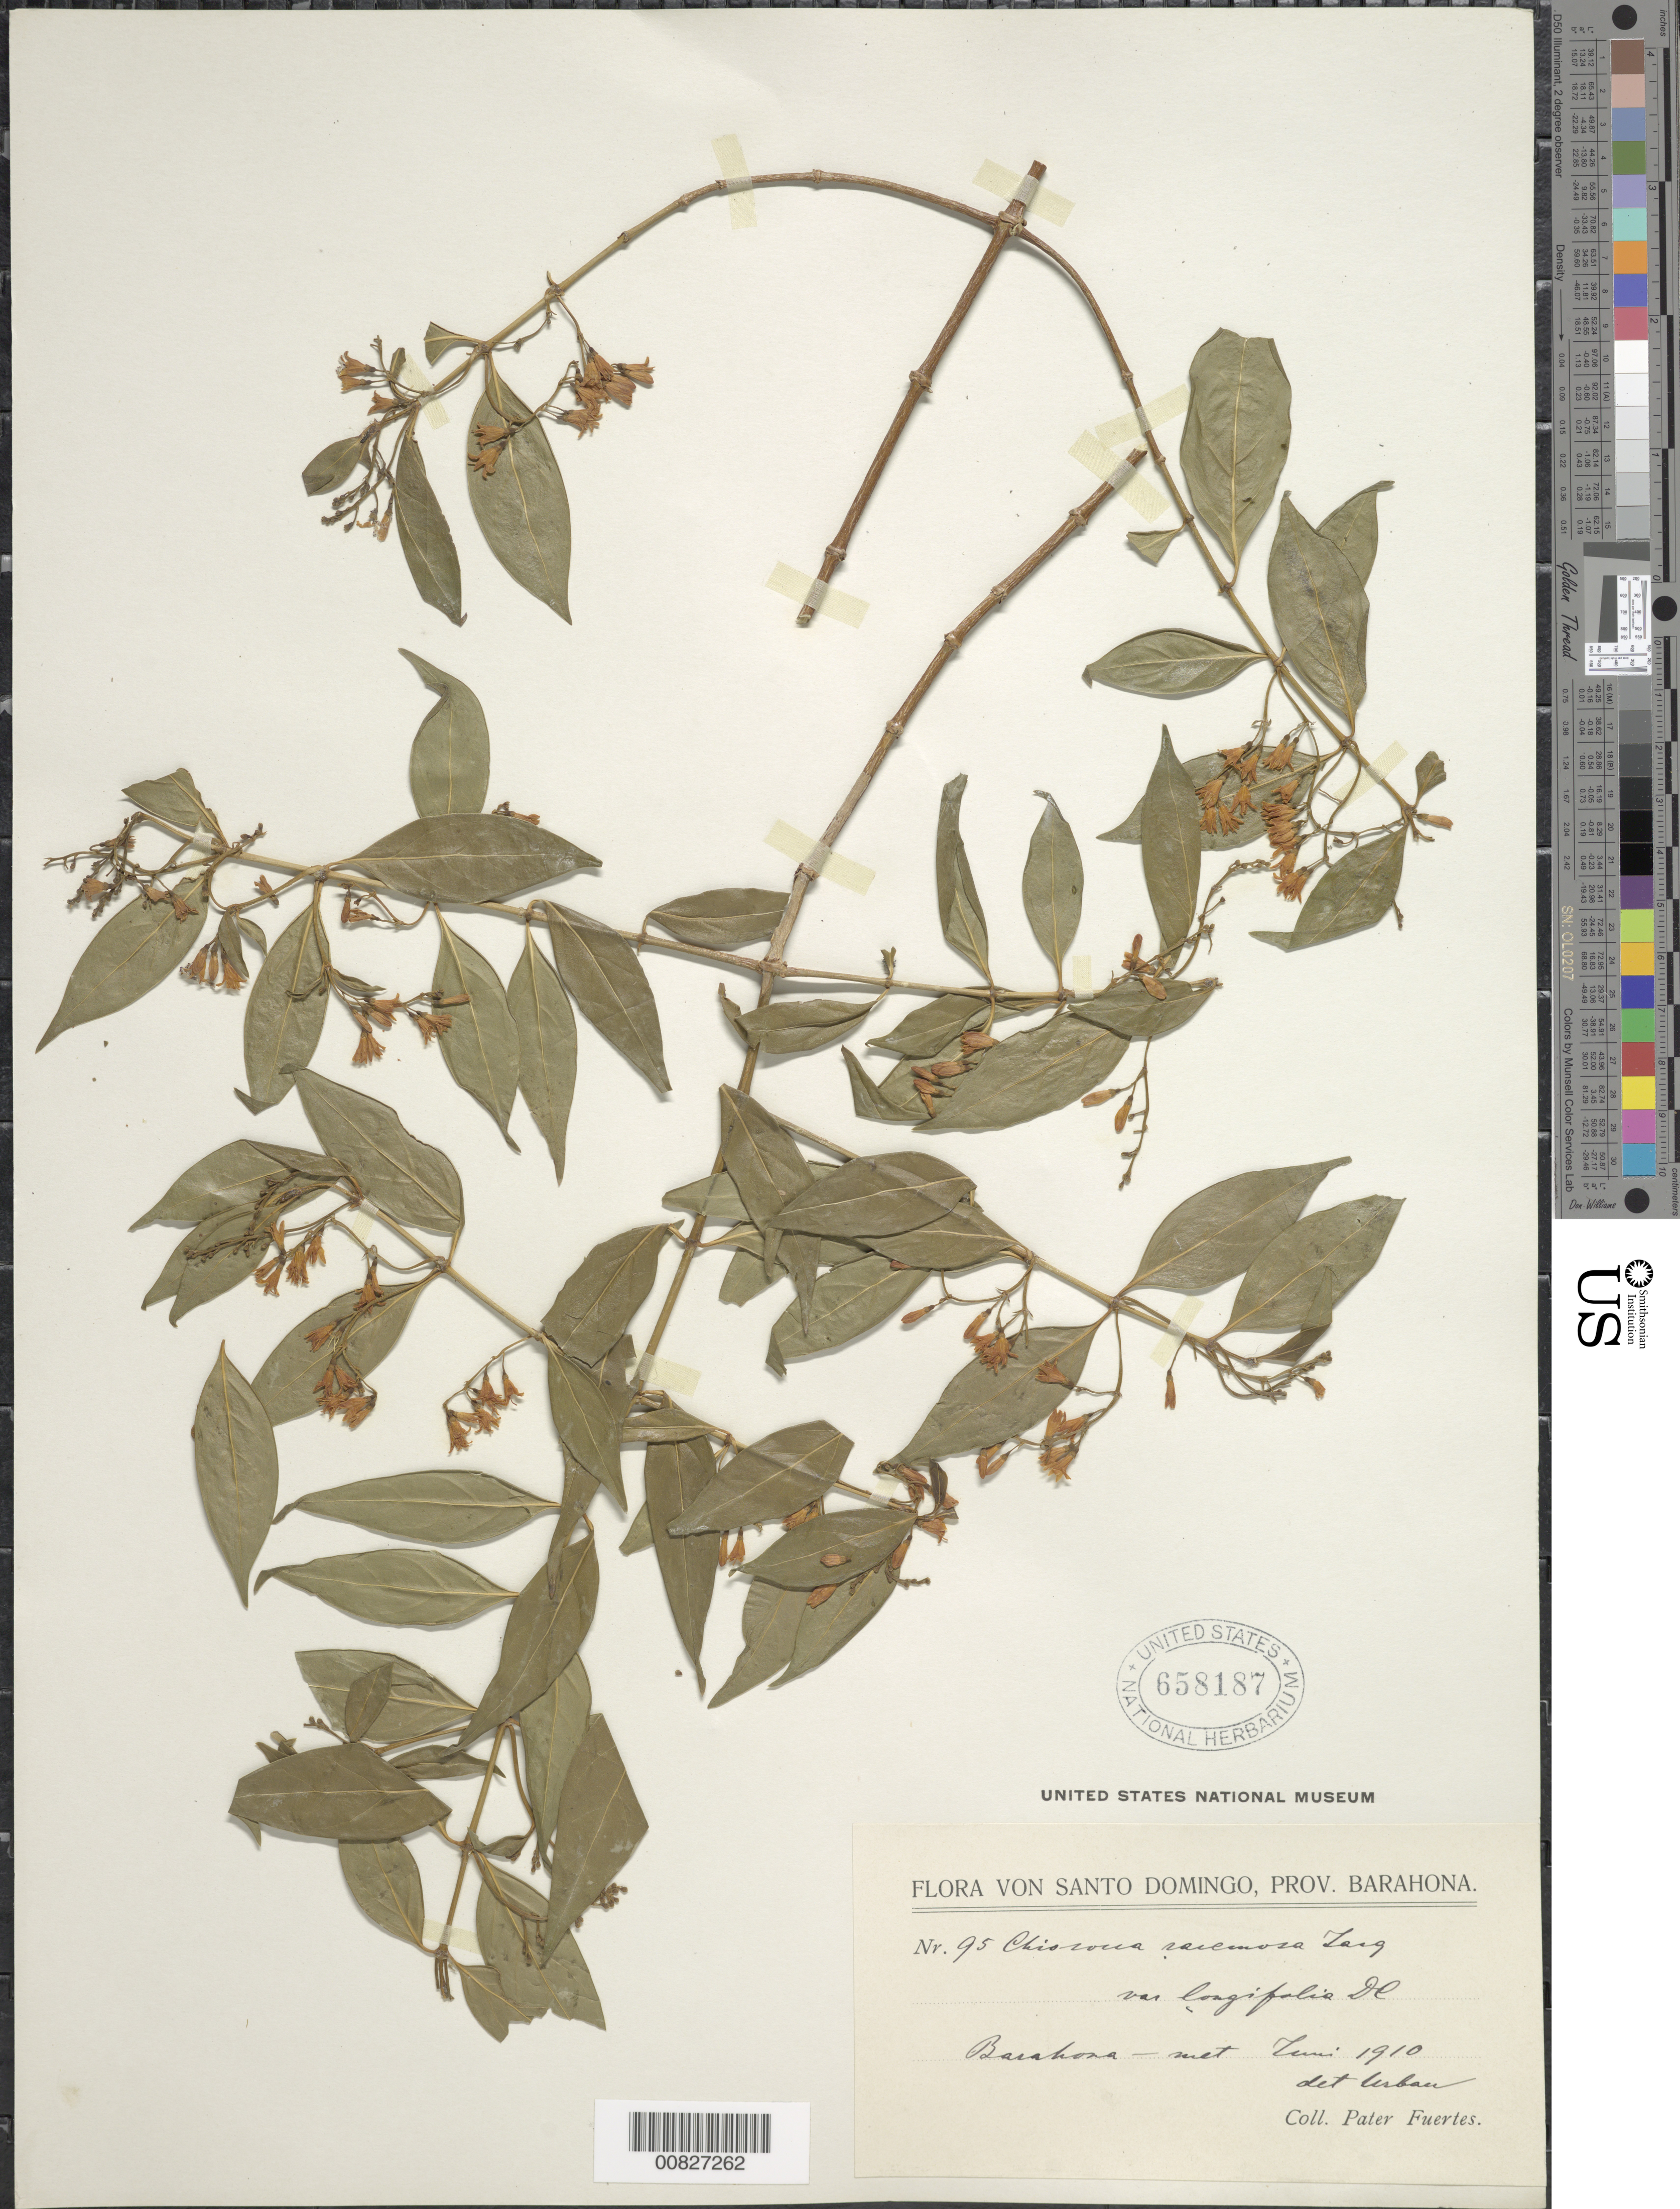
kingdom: Plantae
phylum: Tracheophyta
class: Magnoliopsida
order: Gentianales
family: Rubiaceae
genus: Chiococca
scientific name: Chiococca alba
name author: (L.) Hitchc.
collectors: M. D. Fuertes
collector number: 95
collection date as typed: Jun 1910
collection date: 1910-06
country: Dominican Republic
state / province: Barahona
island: Hispaniola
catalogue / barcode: US 658187